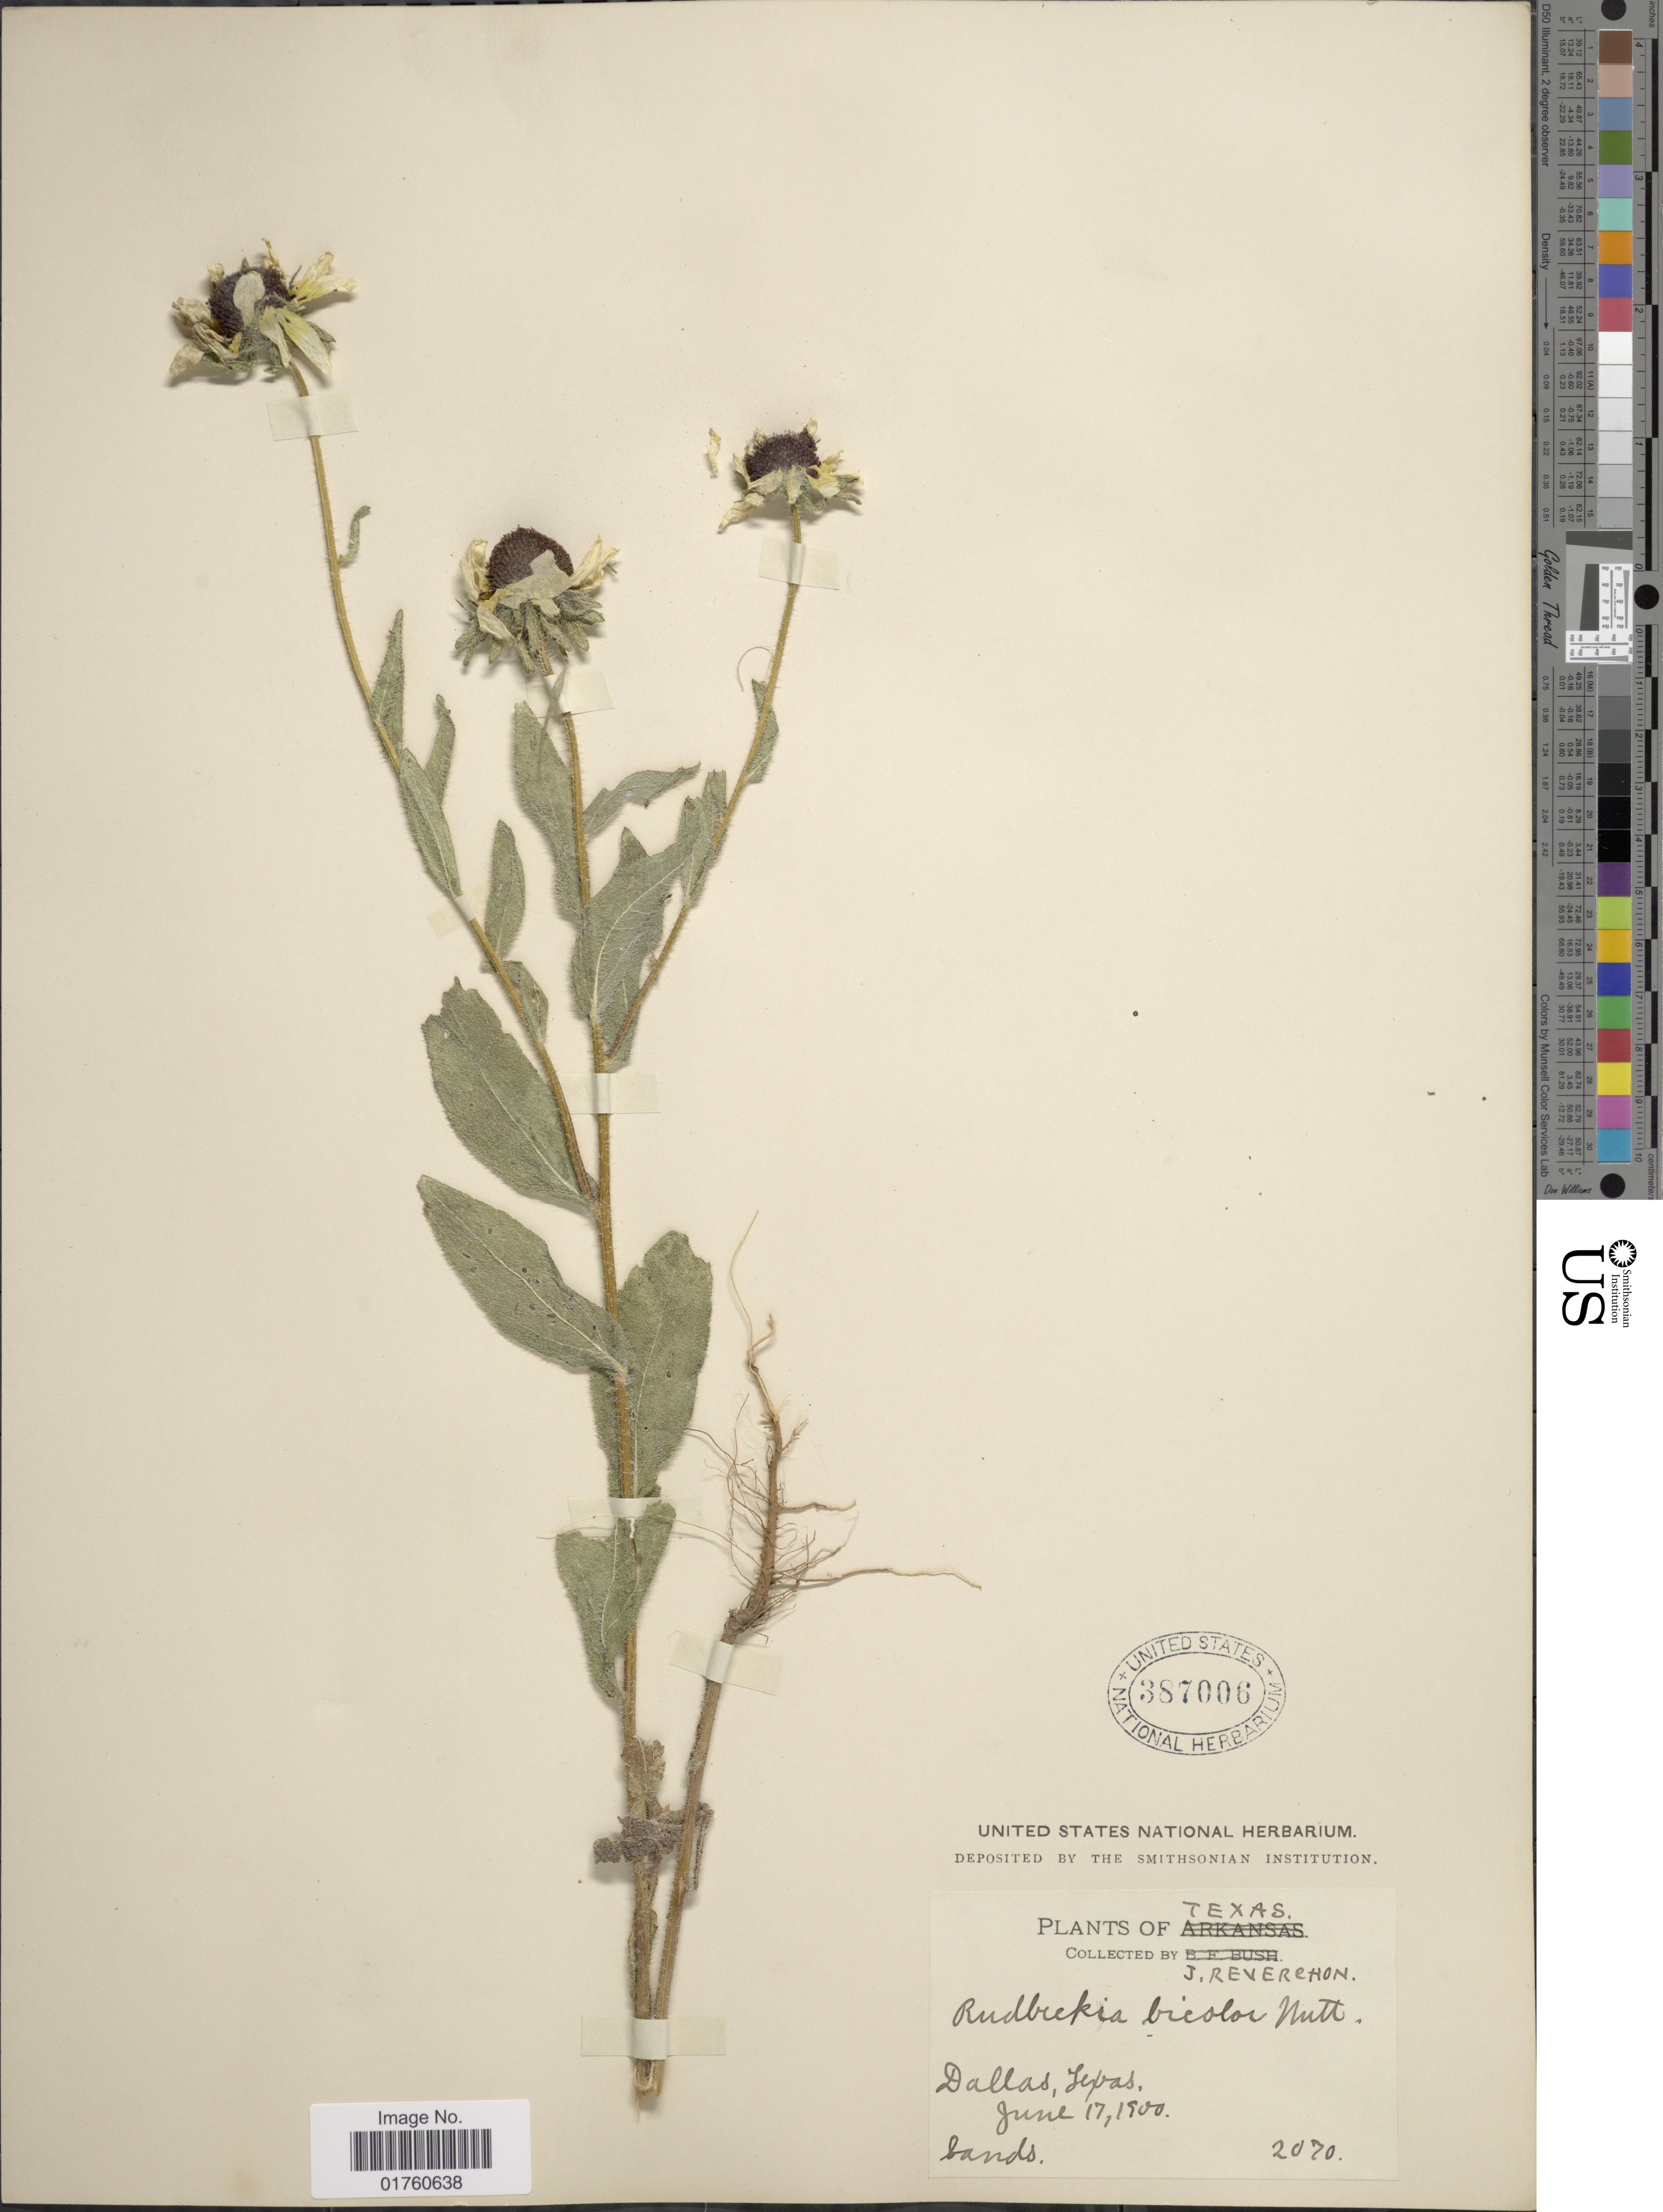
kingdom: Plantae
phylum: Tracheophyta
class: Magnoliopsida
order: Asterales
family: Asteraceae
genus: Rudbeckia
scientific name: Rudbeckia bicolor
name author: Nutt.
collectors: J. Reverchon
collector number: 2070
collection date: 1900-06-17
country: United States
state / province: Texas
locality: Dallas, Texas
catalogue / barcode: US 387006